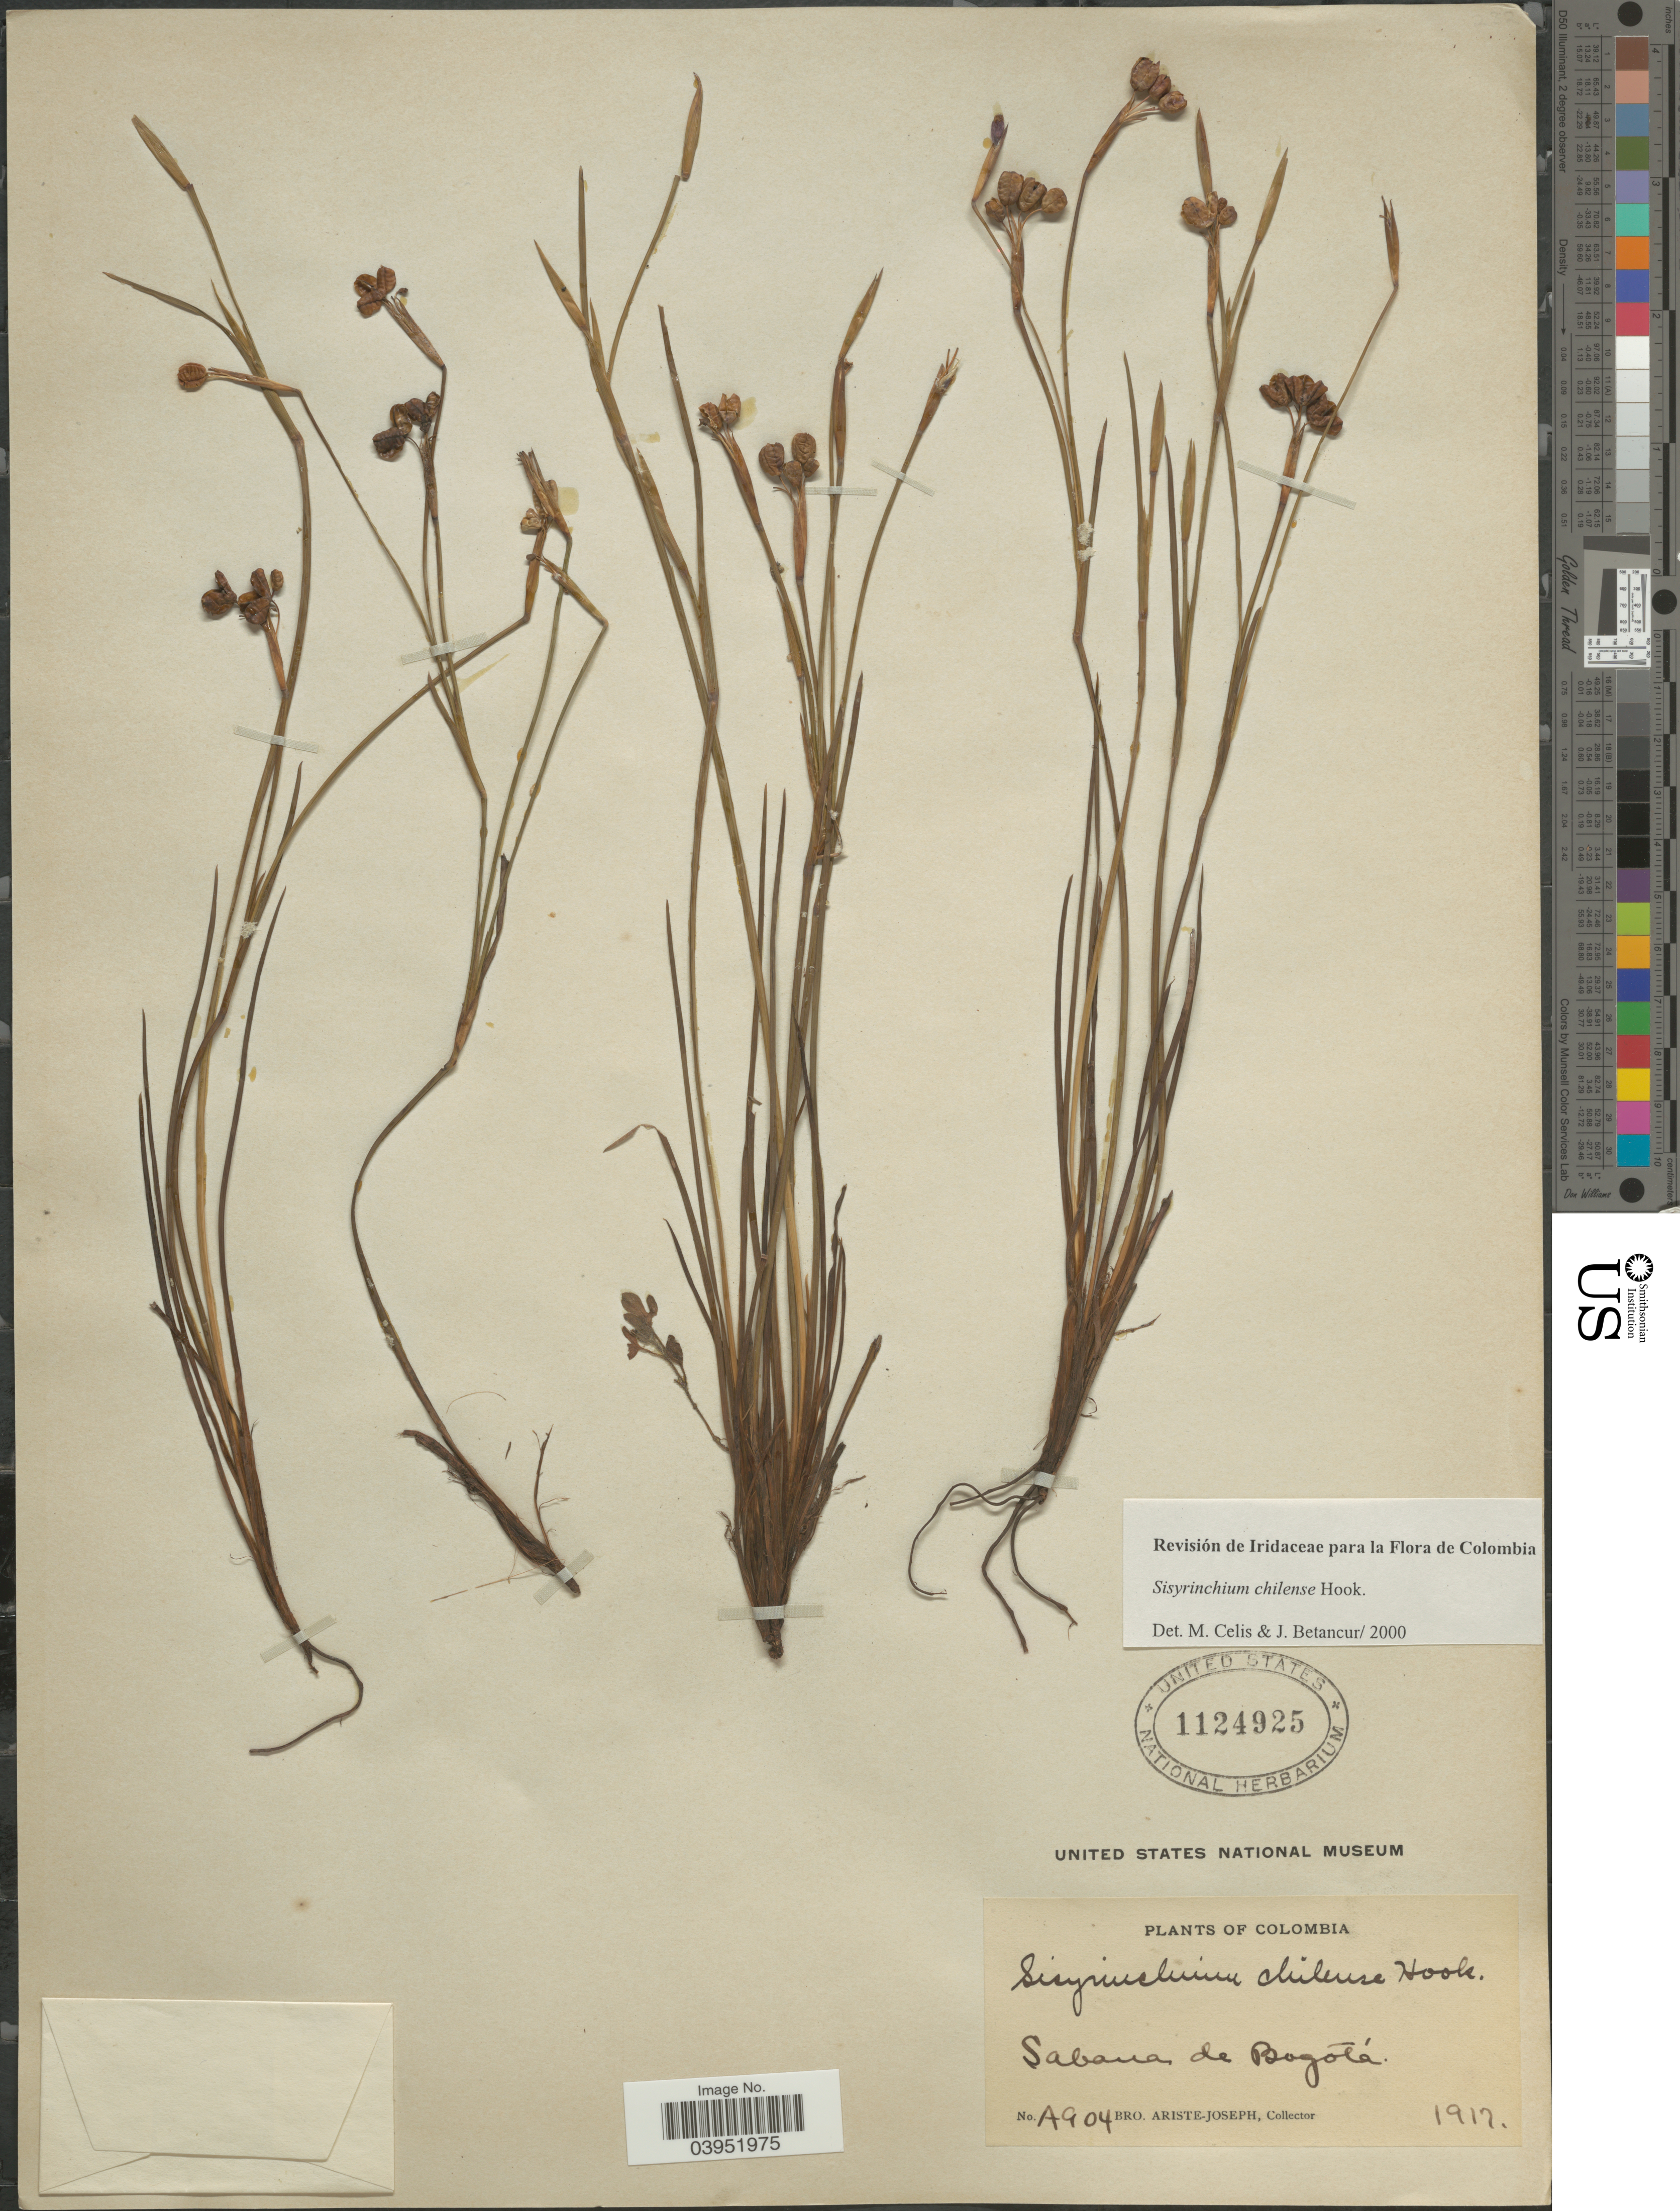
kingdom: Plantae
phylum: Tracheophyta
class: Liliopsida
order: Asparagales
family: Iridaceae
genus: Sisyrinchium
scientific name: Sisyrinchium chilense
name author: Hook.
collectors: Bro. Ariste-Joseph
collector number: A904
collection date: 1917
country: Colombia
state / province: Bogota D.C.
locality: Sabana de Bogotá.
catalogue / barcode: US 1124925